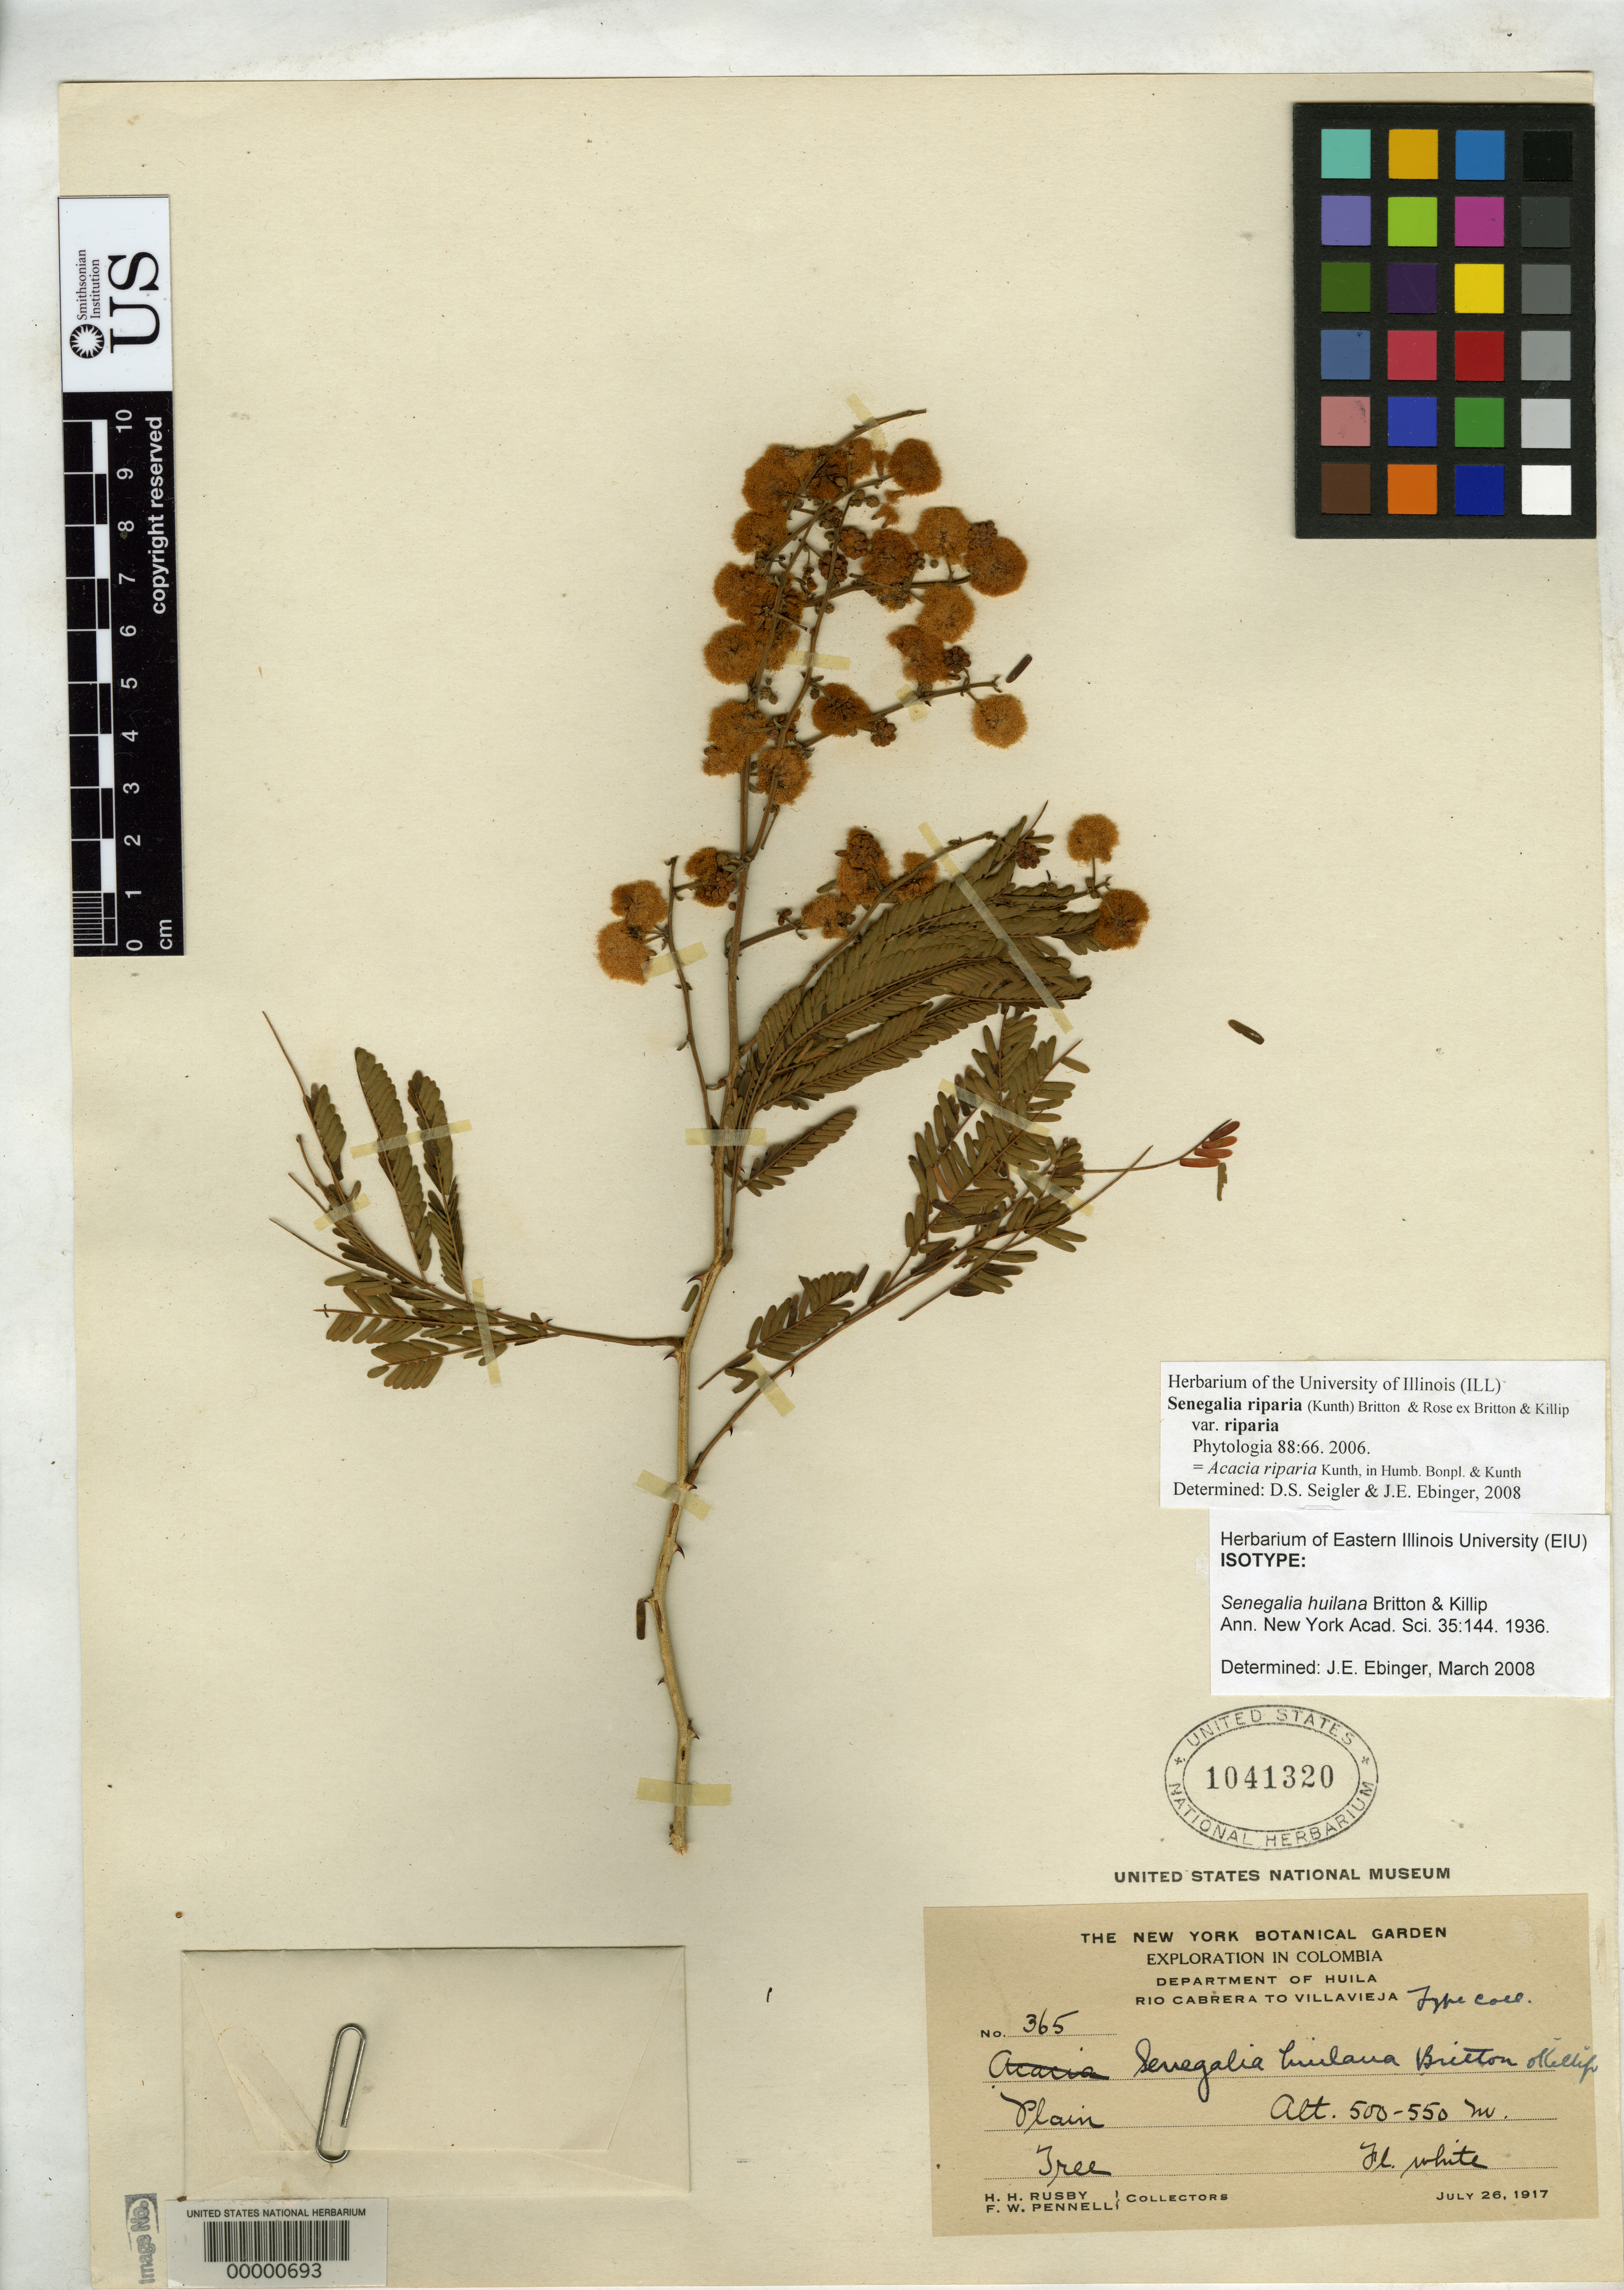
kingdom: Plantae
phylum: Tracheophyta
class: Magnoliopsida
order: Fabales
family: Fabaceae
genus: Senegalia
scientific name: Senegalia huilana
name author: Britton & Killip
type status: Isotype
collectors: H. H. Rusby & F. W. Pennell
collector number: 365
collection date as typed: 26 Jul 1917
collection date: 1917-07-26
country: Colombia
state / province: Huila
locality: Between Rio Cabrera and Villa Vieja.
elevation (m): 500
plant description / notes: Unnecessarily lectotypified by Seigler et al. (2006, Phytologia 88: 70) with NY duplicate as "lectotype"; protologue explicitly cites Rusby & Pennell 365 as "type" and cites only NY for that collection.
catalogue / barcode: US 1041320